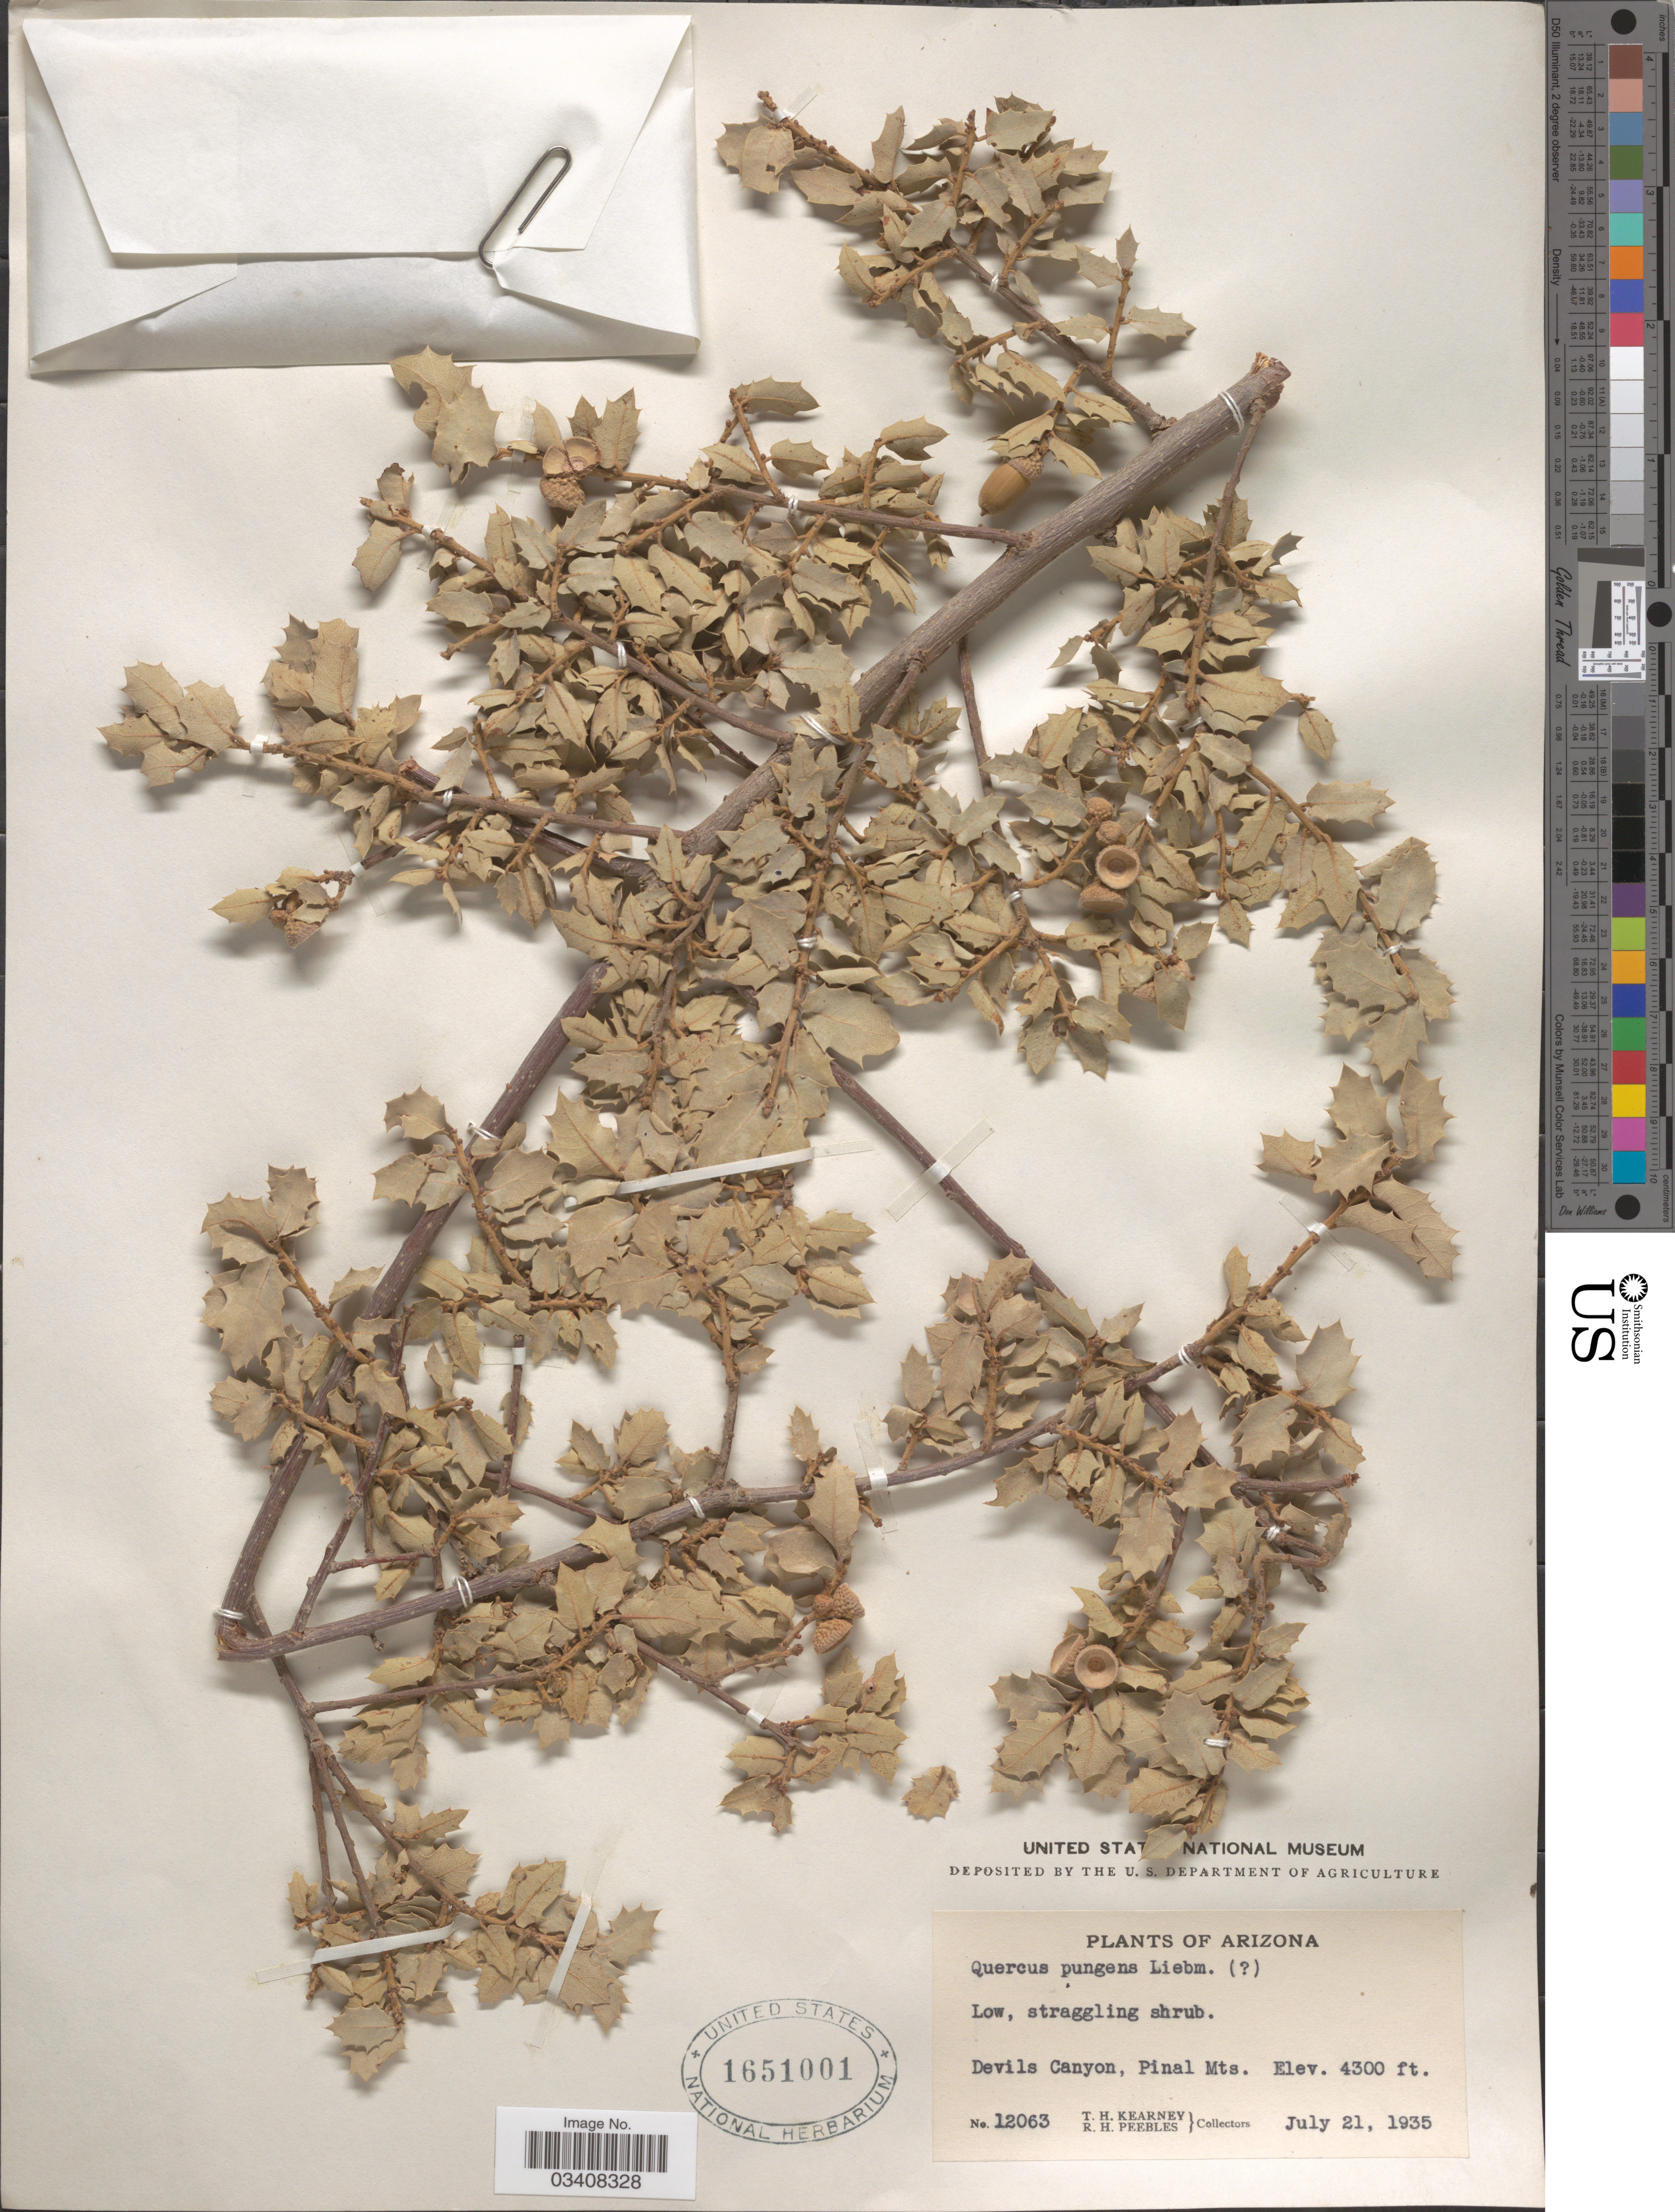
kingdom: Plantae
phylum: Tracheophyta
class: Magnoliopsida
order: Fagales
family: Fagaceae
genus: Quercus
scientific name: Quercus pungens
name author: Liebm.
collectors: T. H. Kearney & R. H. Peebles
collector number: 12063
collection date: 1935-07-21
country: United States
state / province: Arizona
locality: Devils Canyon, Pinal Mts.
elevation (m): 1311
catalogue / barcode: US 1651001